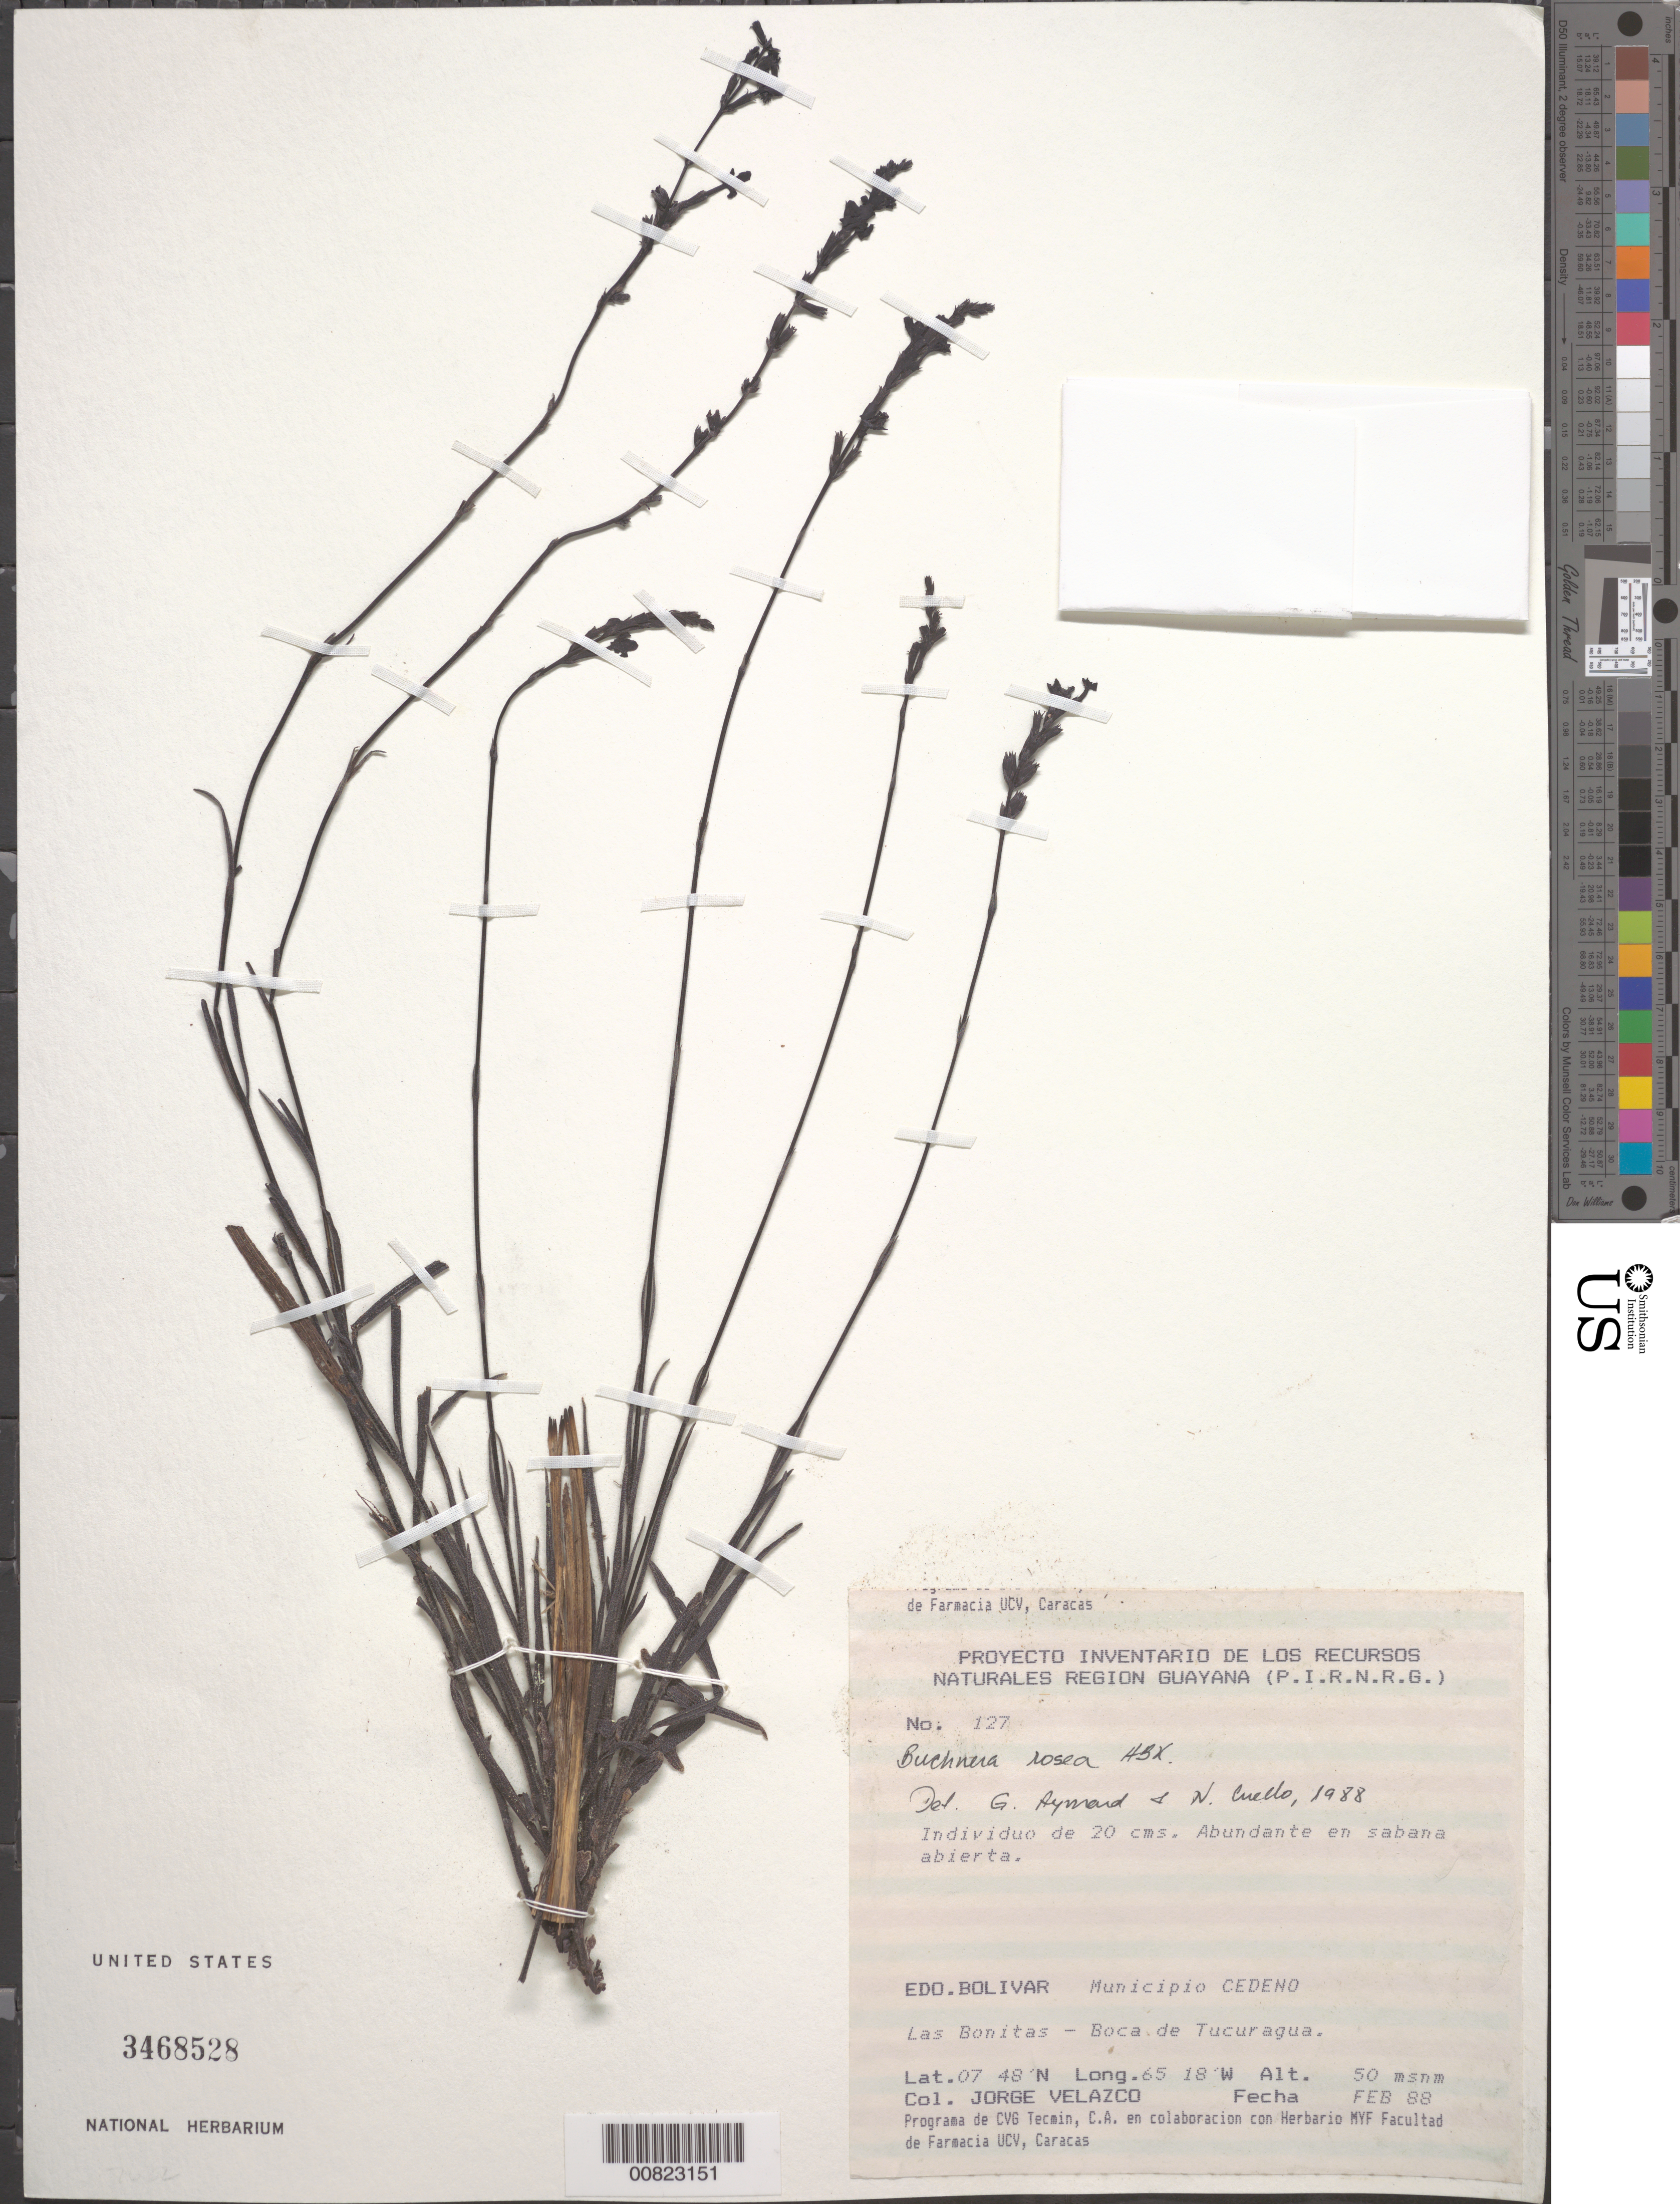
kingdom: Plantae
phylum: Tracheophyta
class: Magnoliopsida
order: Lamiales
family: Orobanchaceae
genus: Buchnera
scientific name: Buchnera rosea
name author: Kunth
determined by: Aymard C., G. A.; Cuello, Nidia L.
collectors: J. Velazco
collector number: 127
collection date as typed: Feb-88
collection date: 1988-02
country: Venezuela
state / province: Bolívar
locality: Mun. Cedeño, Las Bonitas-Boca de Tucuragua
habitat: Open savanna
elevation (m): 50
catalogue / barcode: US 3468528